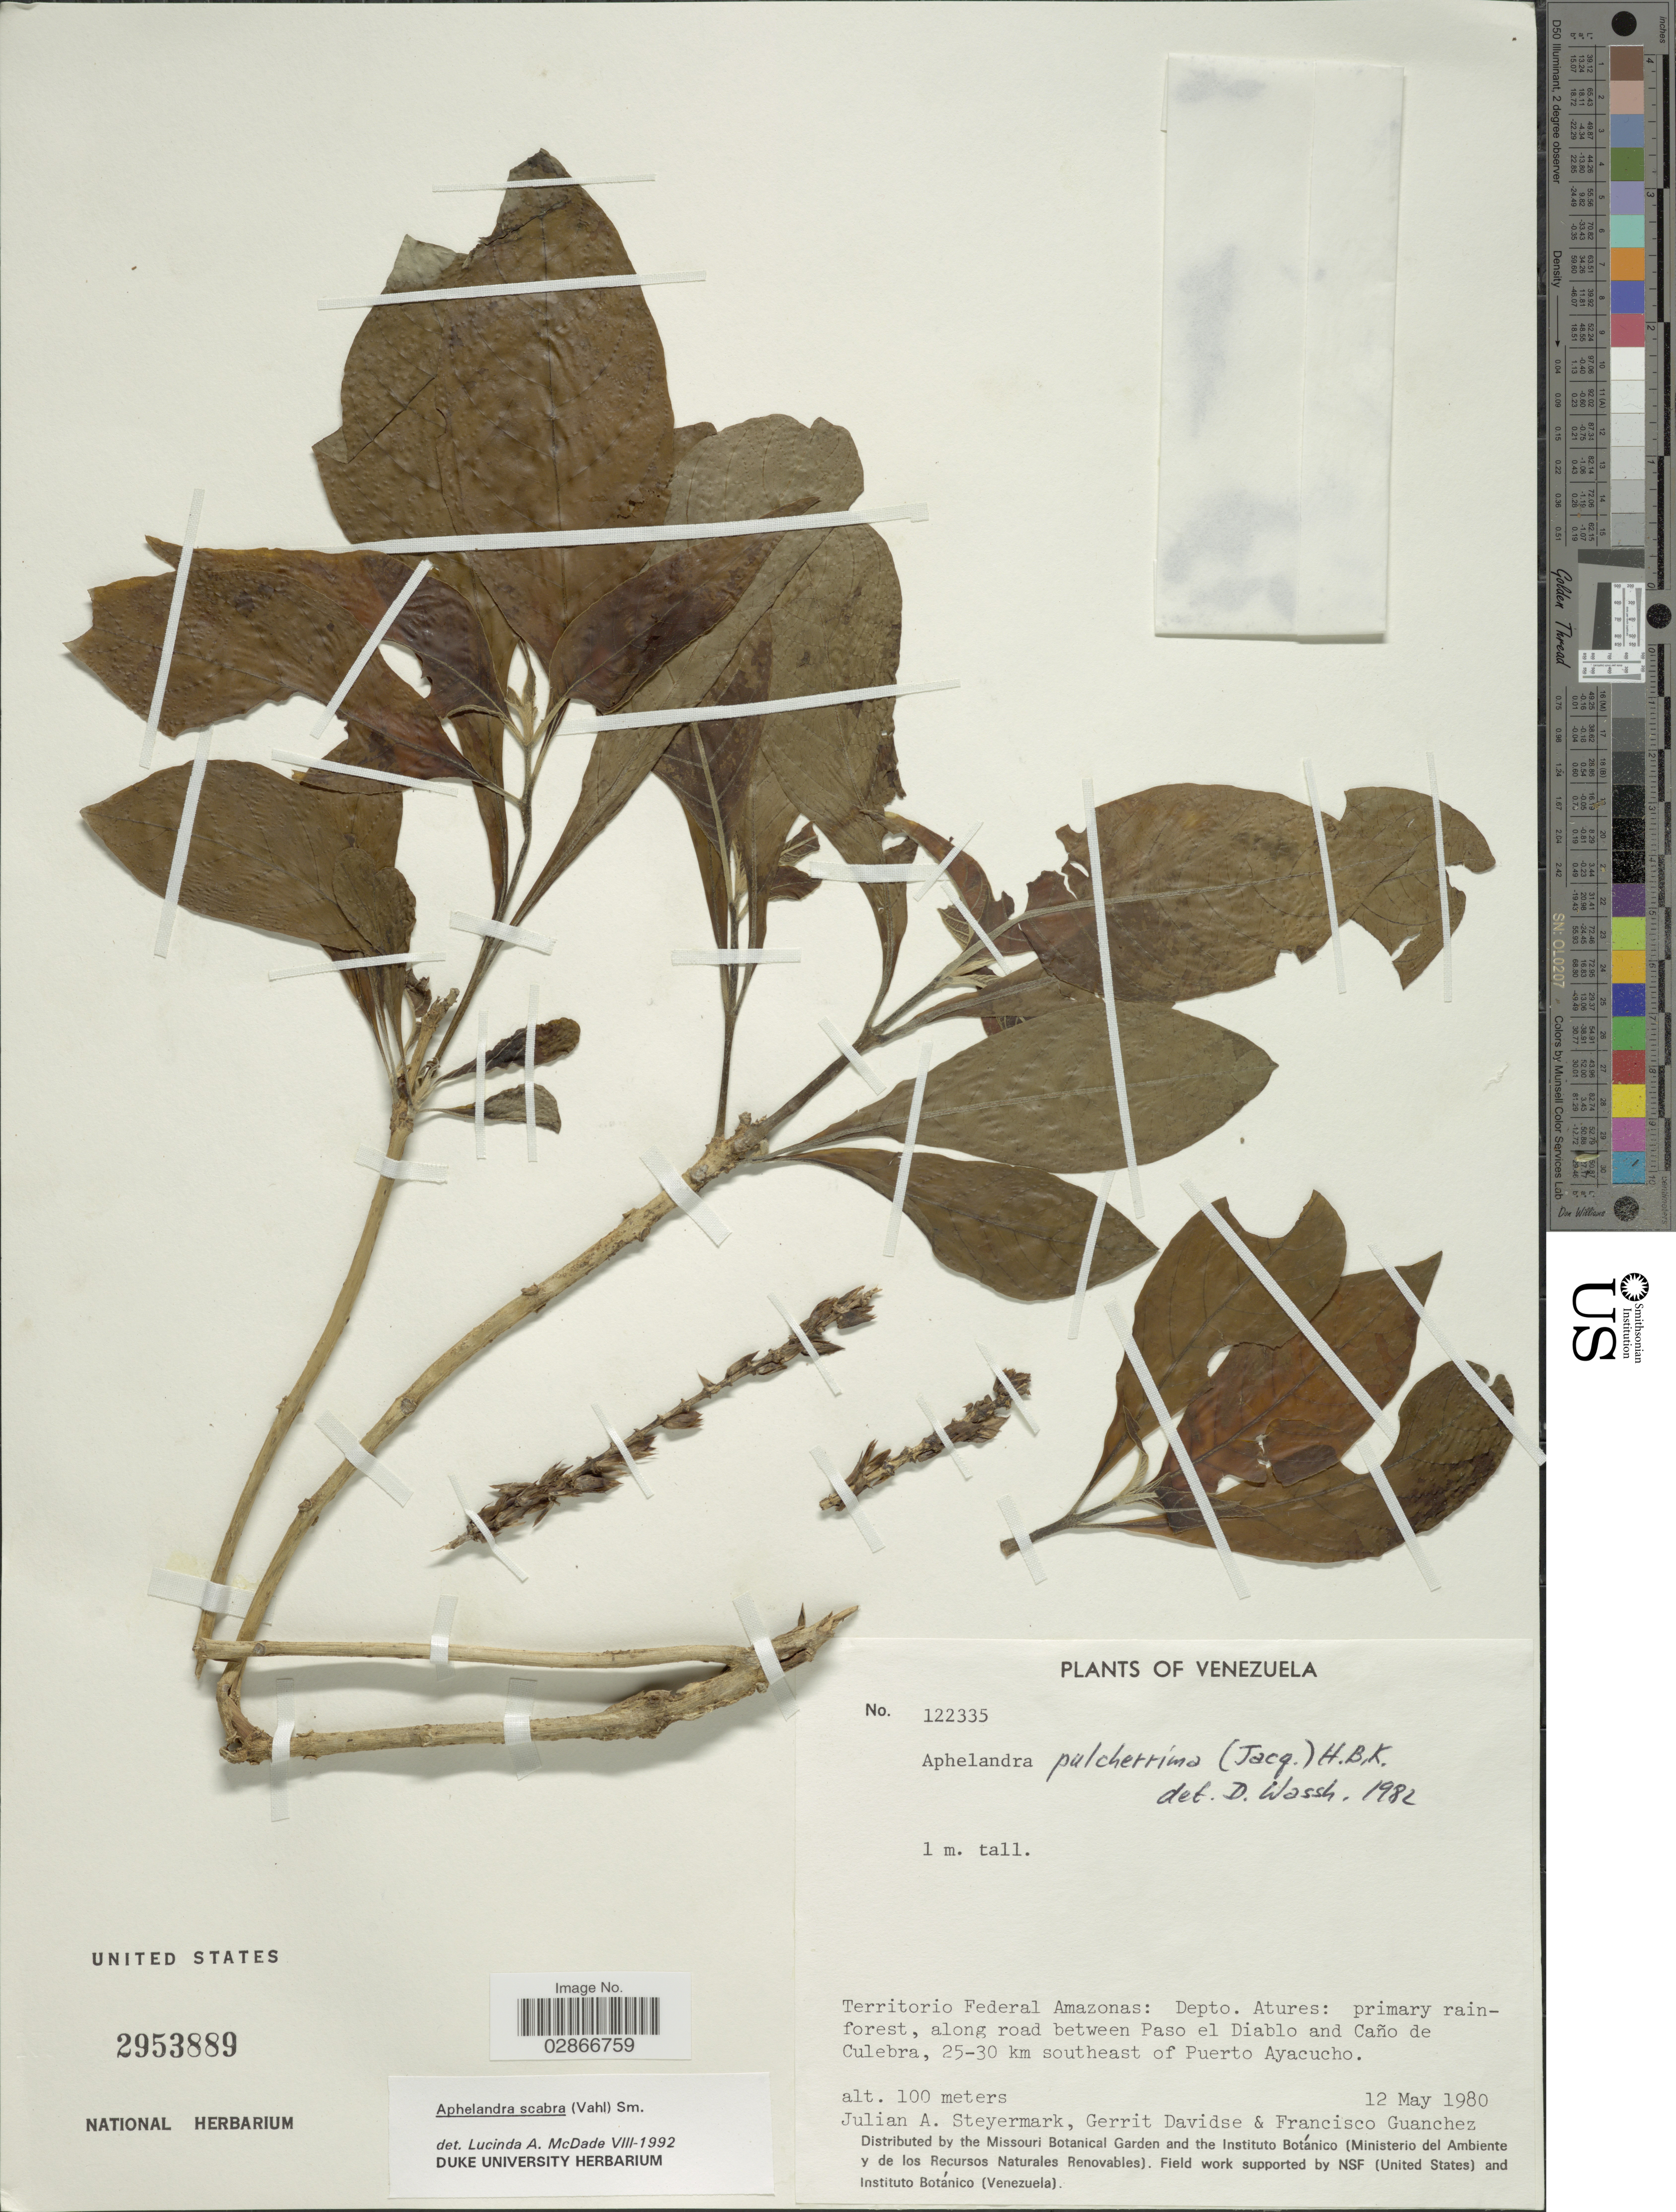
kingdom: Plantae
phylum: Tracheophyta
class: Magnoliopsida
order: Lamiales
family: Acanthaceae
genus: Aphelandra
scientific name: Aphelandra deppeana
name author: Schltdl. & Cham.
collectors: J. Steyermark, G. Davidse & F. Guánchez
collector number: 122335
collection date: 1980-05-12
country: Venezuela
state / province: Amazonas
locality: Territorio Federal Amazonas: Depto. Atures: primary rainforest, along road between Paso el Diablo and Caño de Culebra, 25-30 km southeast of Puerto Ayacucho.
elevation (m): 100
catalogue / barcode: US 2953889